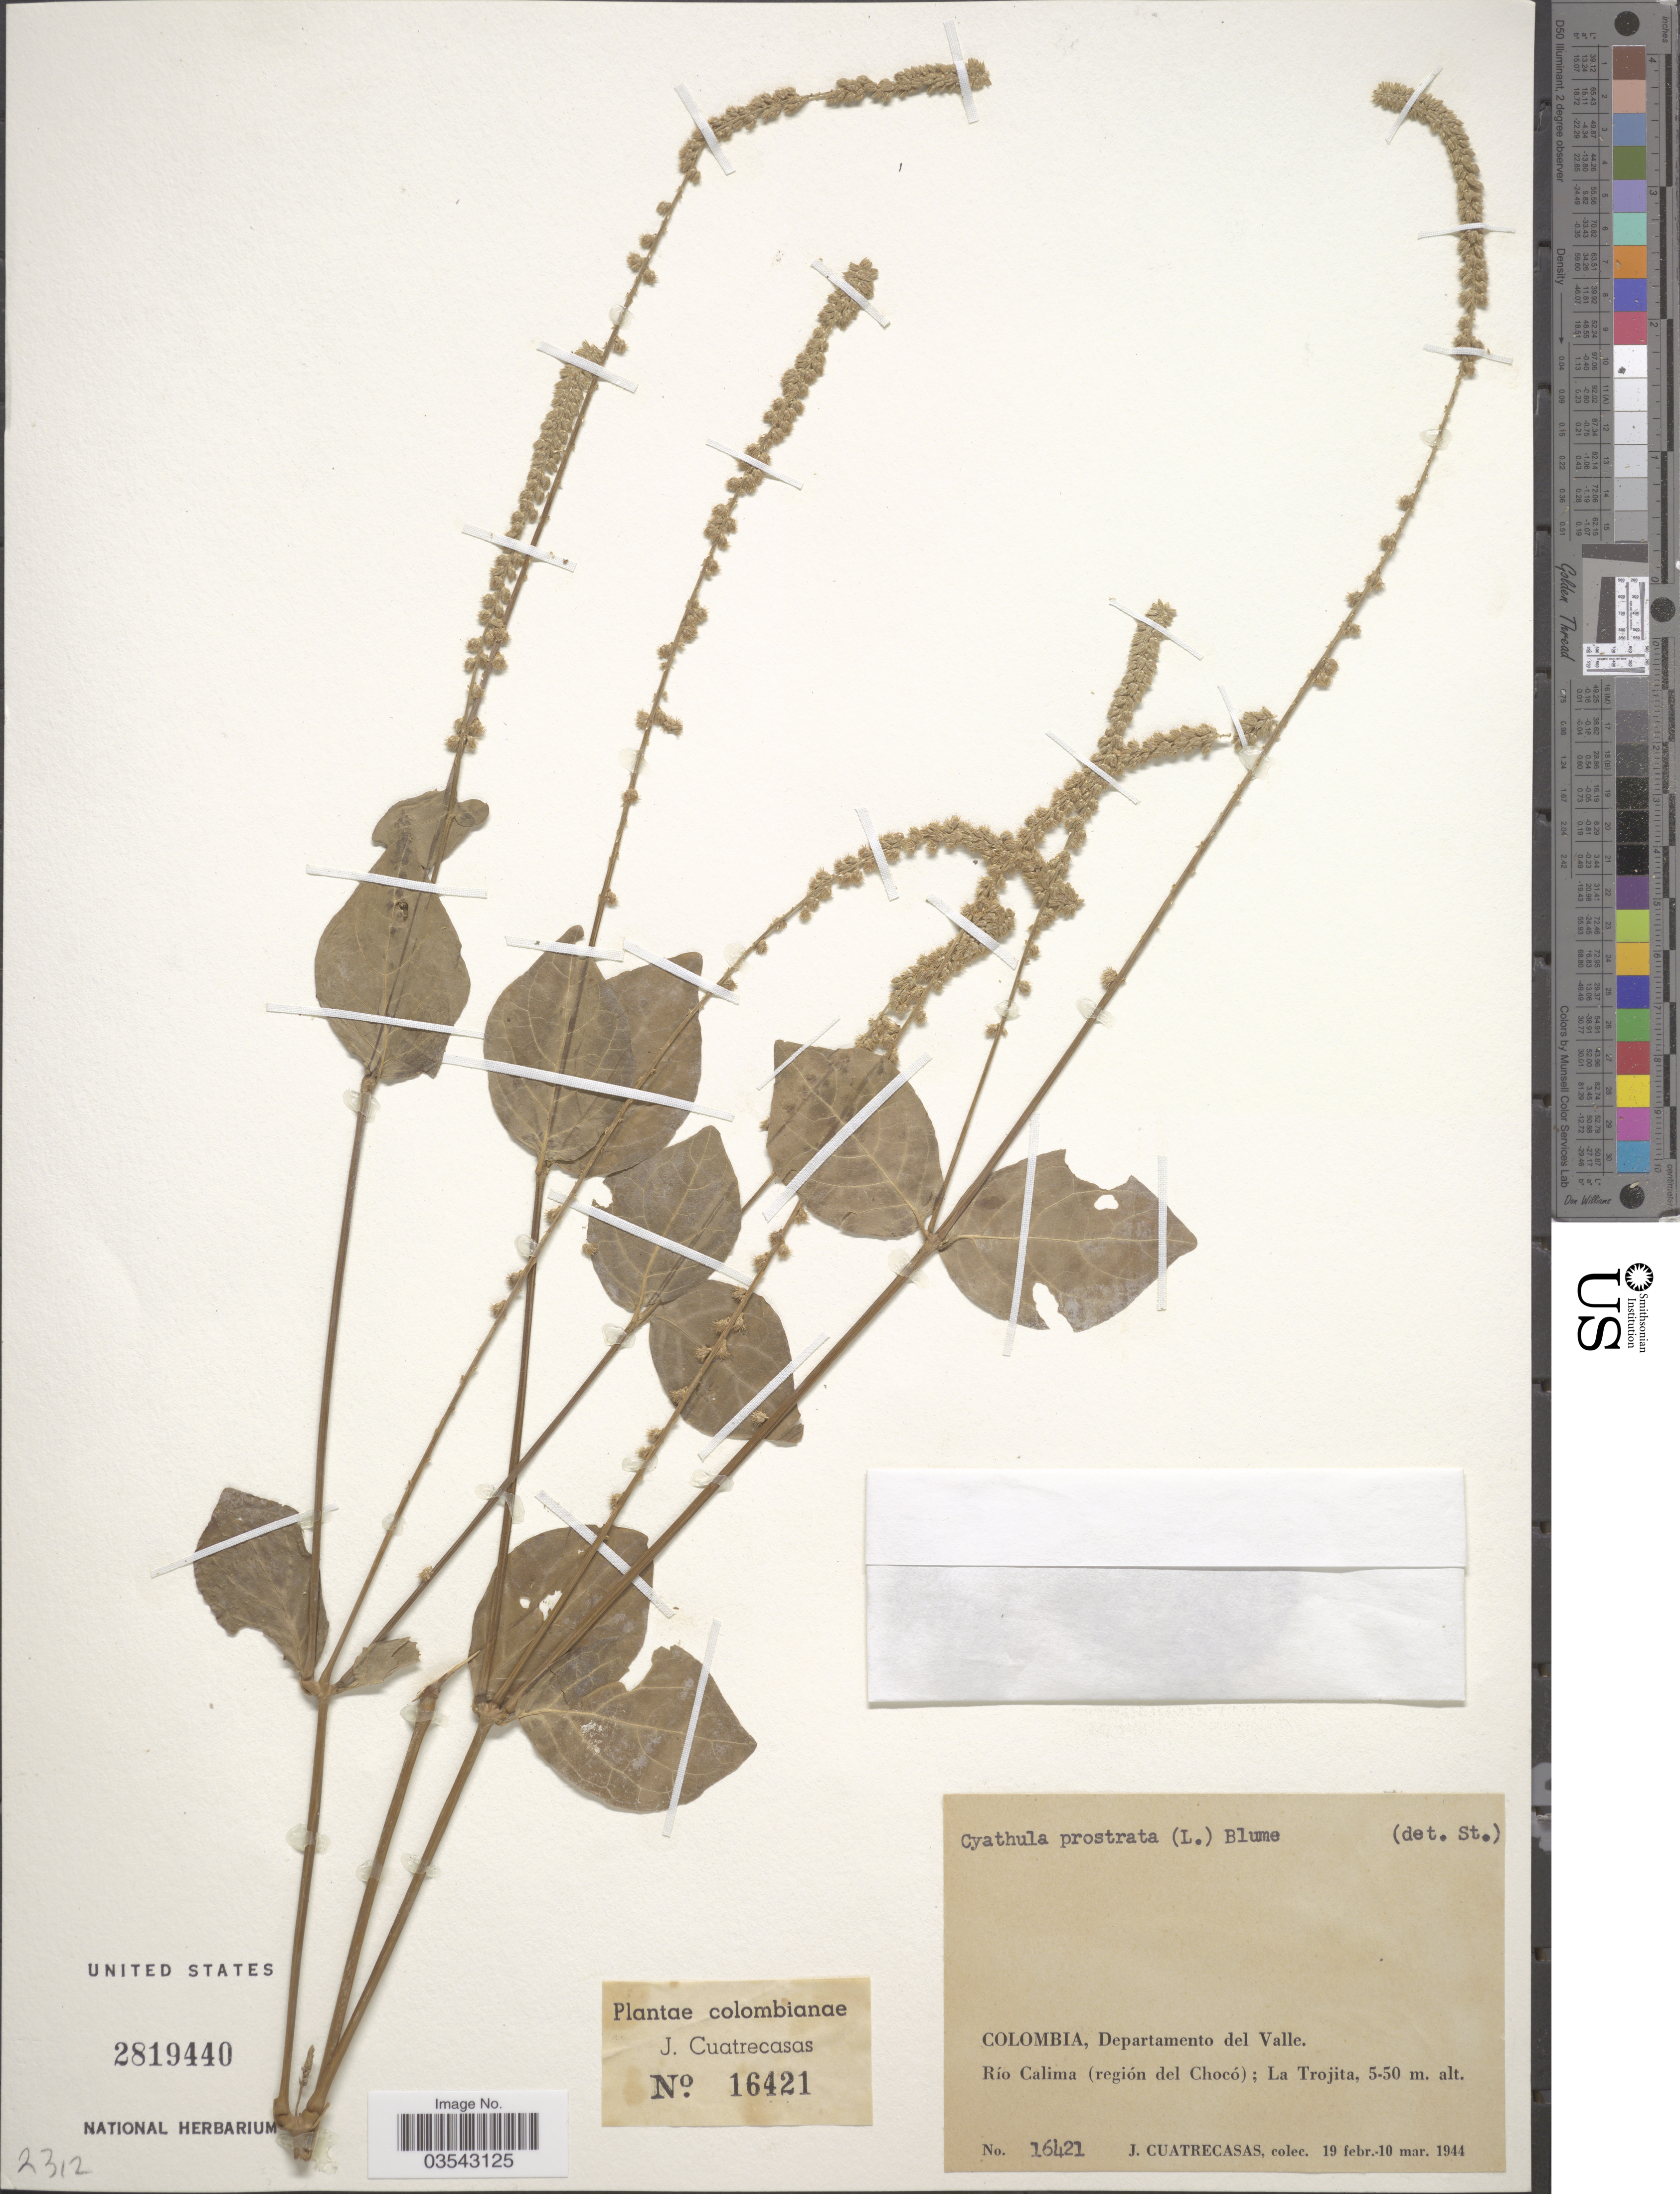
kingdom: Plantae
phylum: Tracheophyta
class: Magnoliopsida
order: Caryophyllales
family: Amaranthaceae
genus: Cyathula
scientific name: Cyathula prostrata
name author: (L.) Blume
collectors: J. Cuatrecasas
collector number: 16421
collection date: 1944-02-19/1944-03-10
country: Colombia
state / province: Valle del Cauca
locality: Departamento del Valle. Rio Calima (región del Chocó); La Trojita.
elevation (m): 5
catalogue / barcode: US 2819440